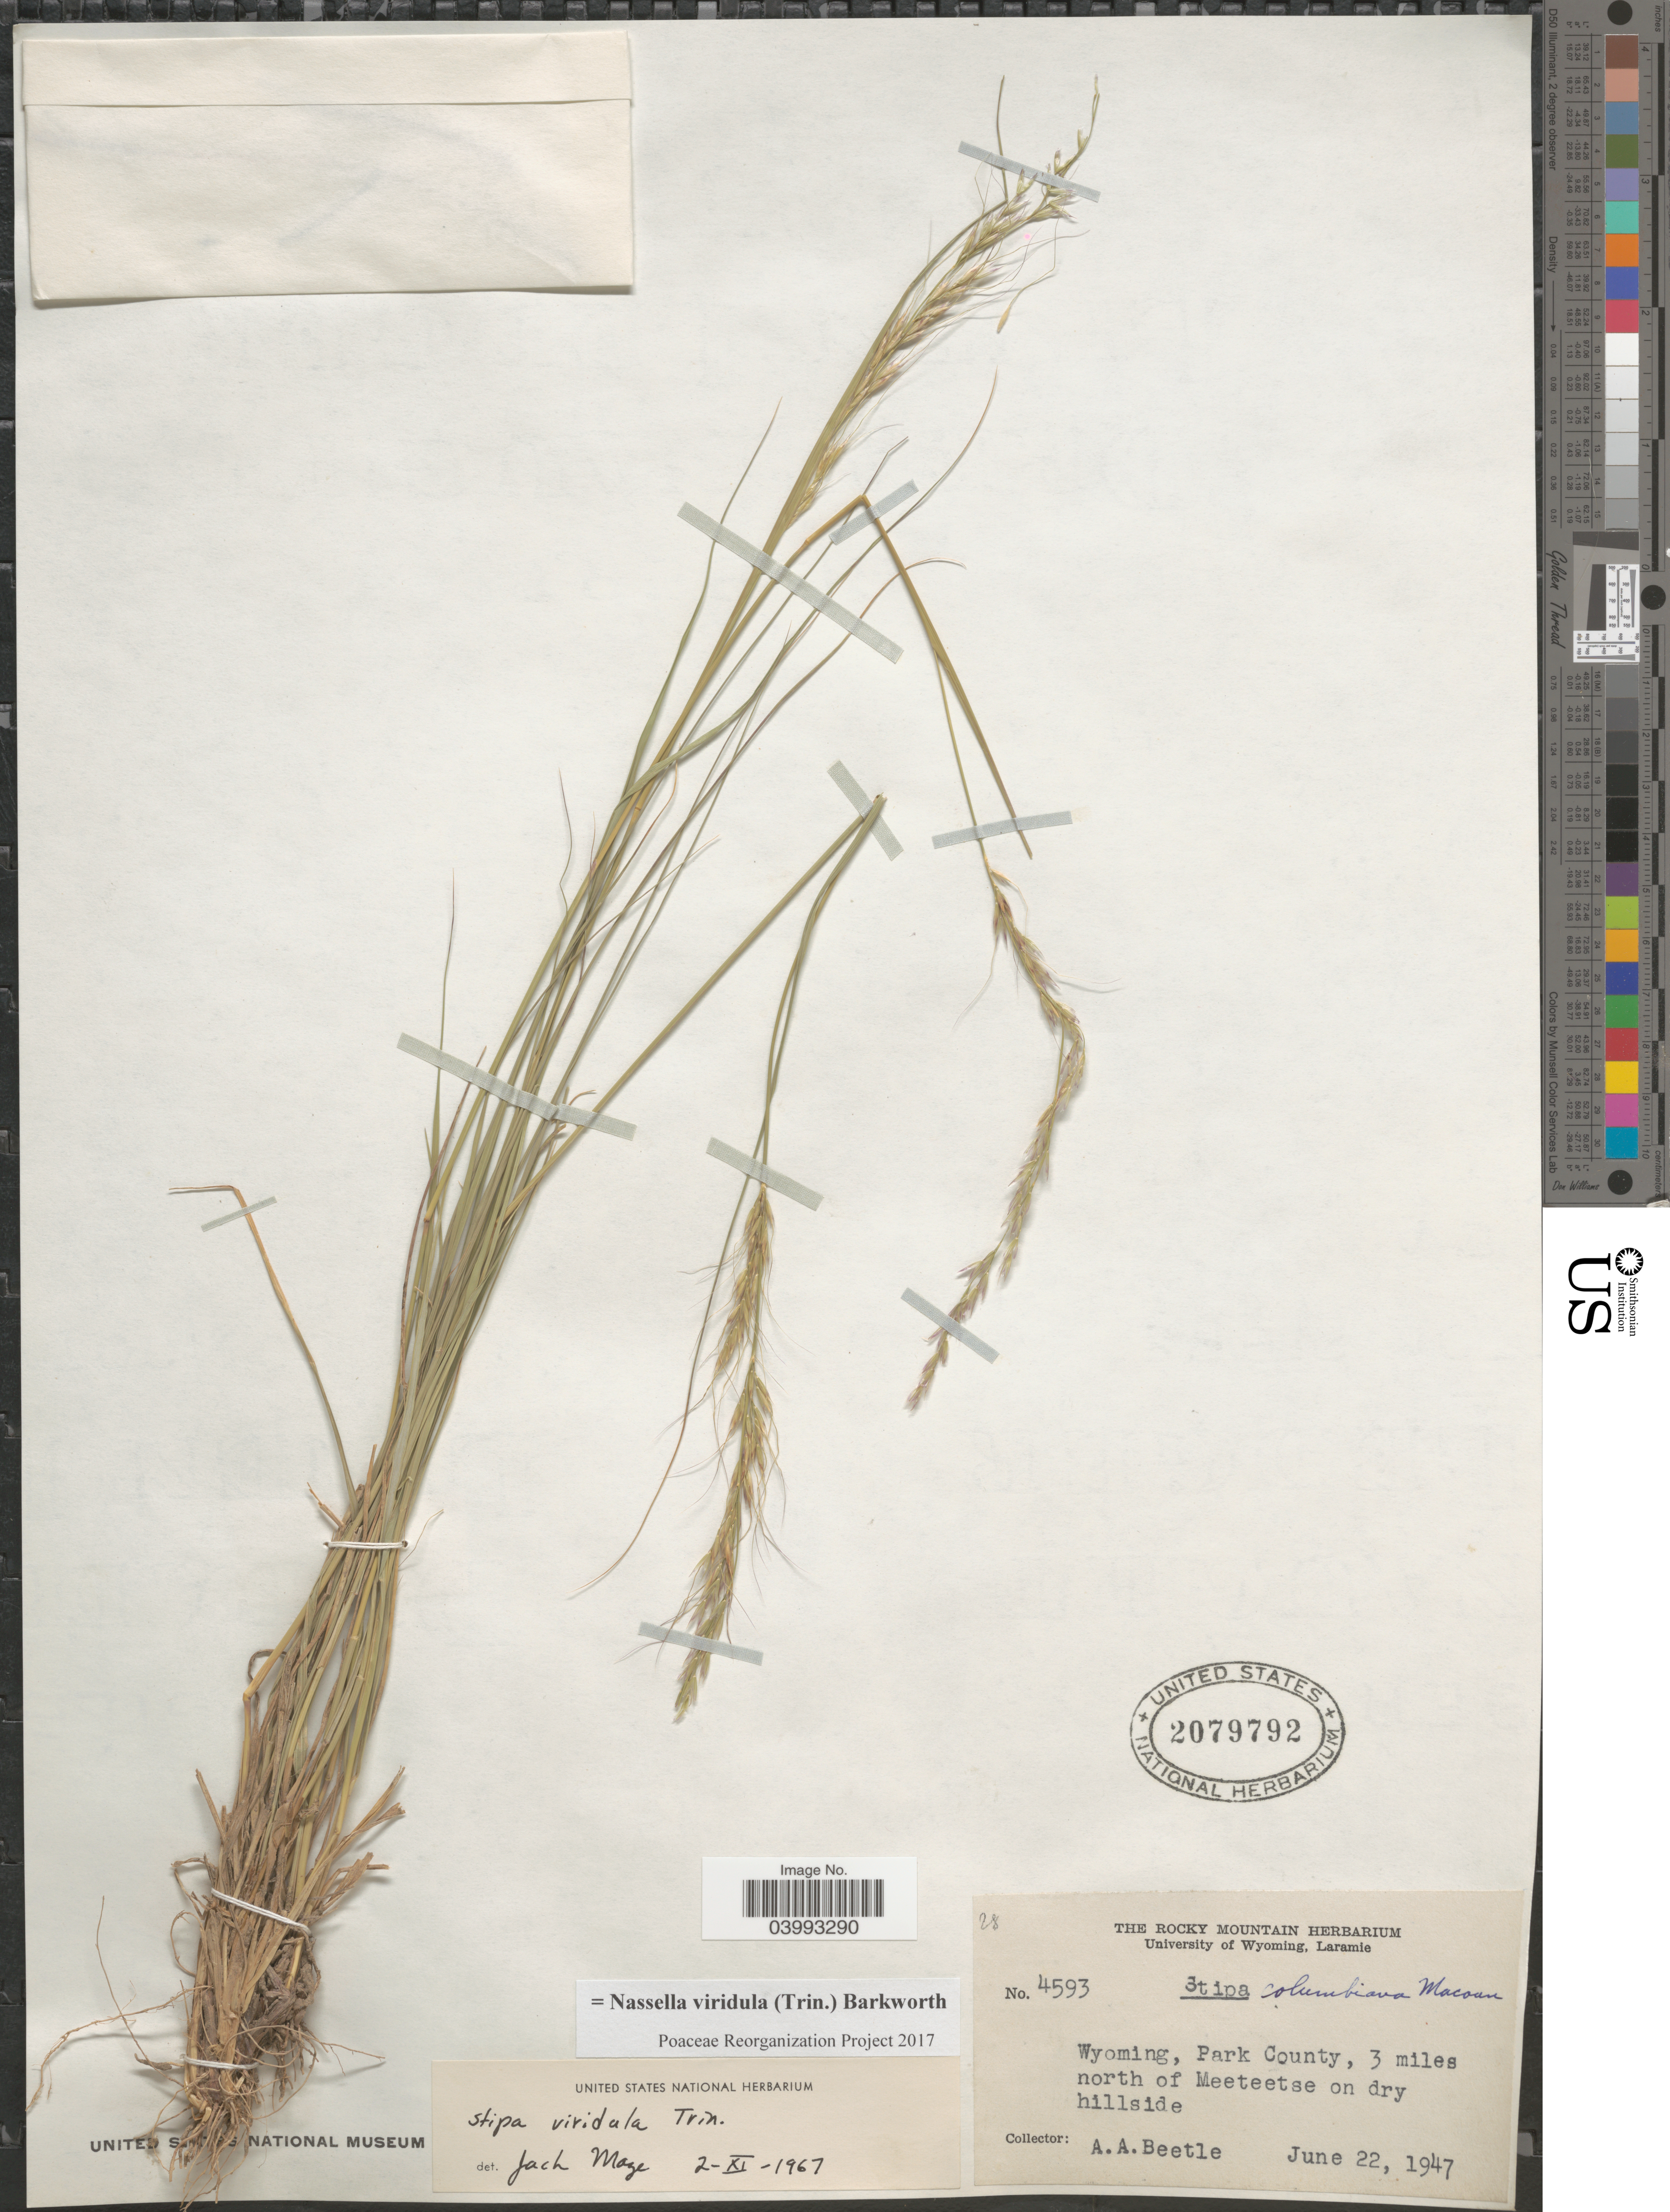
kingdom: Plantae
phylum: Tracheophyta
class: Liliopsida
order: Poales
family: Poaceae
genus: Nassella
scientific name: Nassella viridula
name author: (Trin.) Barkworth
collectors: A. A. Beetle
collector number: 4593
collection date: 1947-06-22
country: United States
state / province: Wyoming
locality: Park County, 3 miles north of Meeteetse on dry hillside.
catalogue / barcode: US 2079792